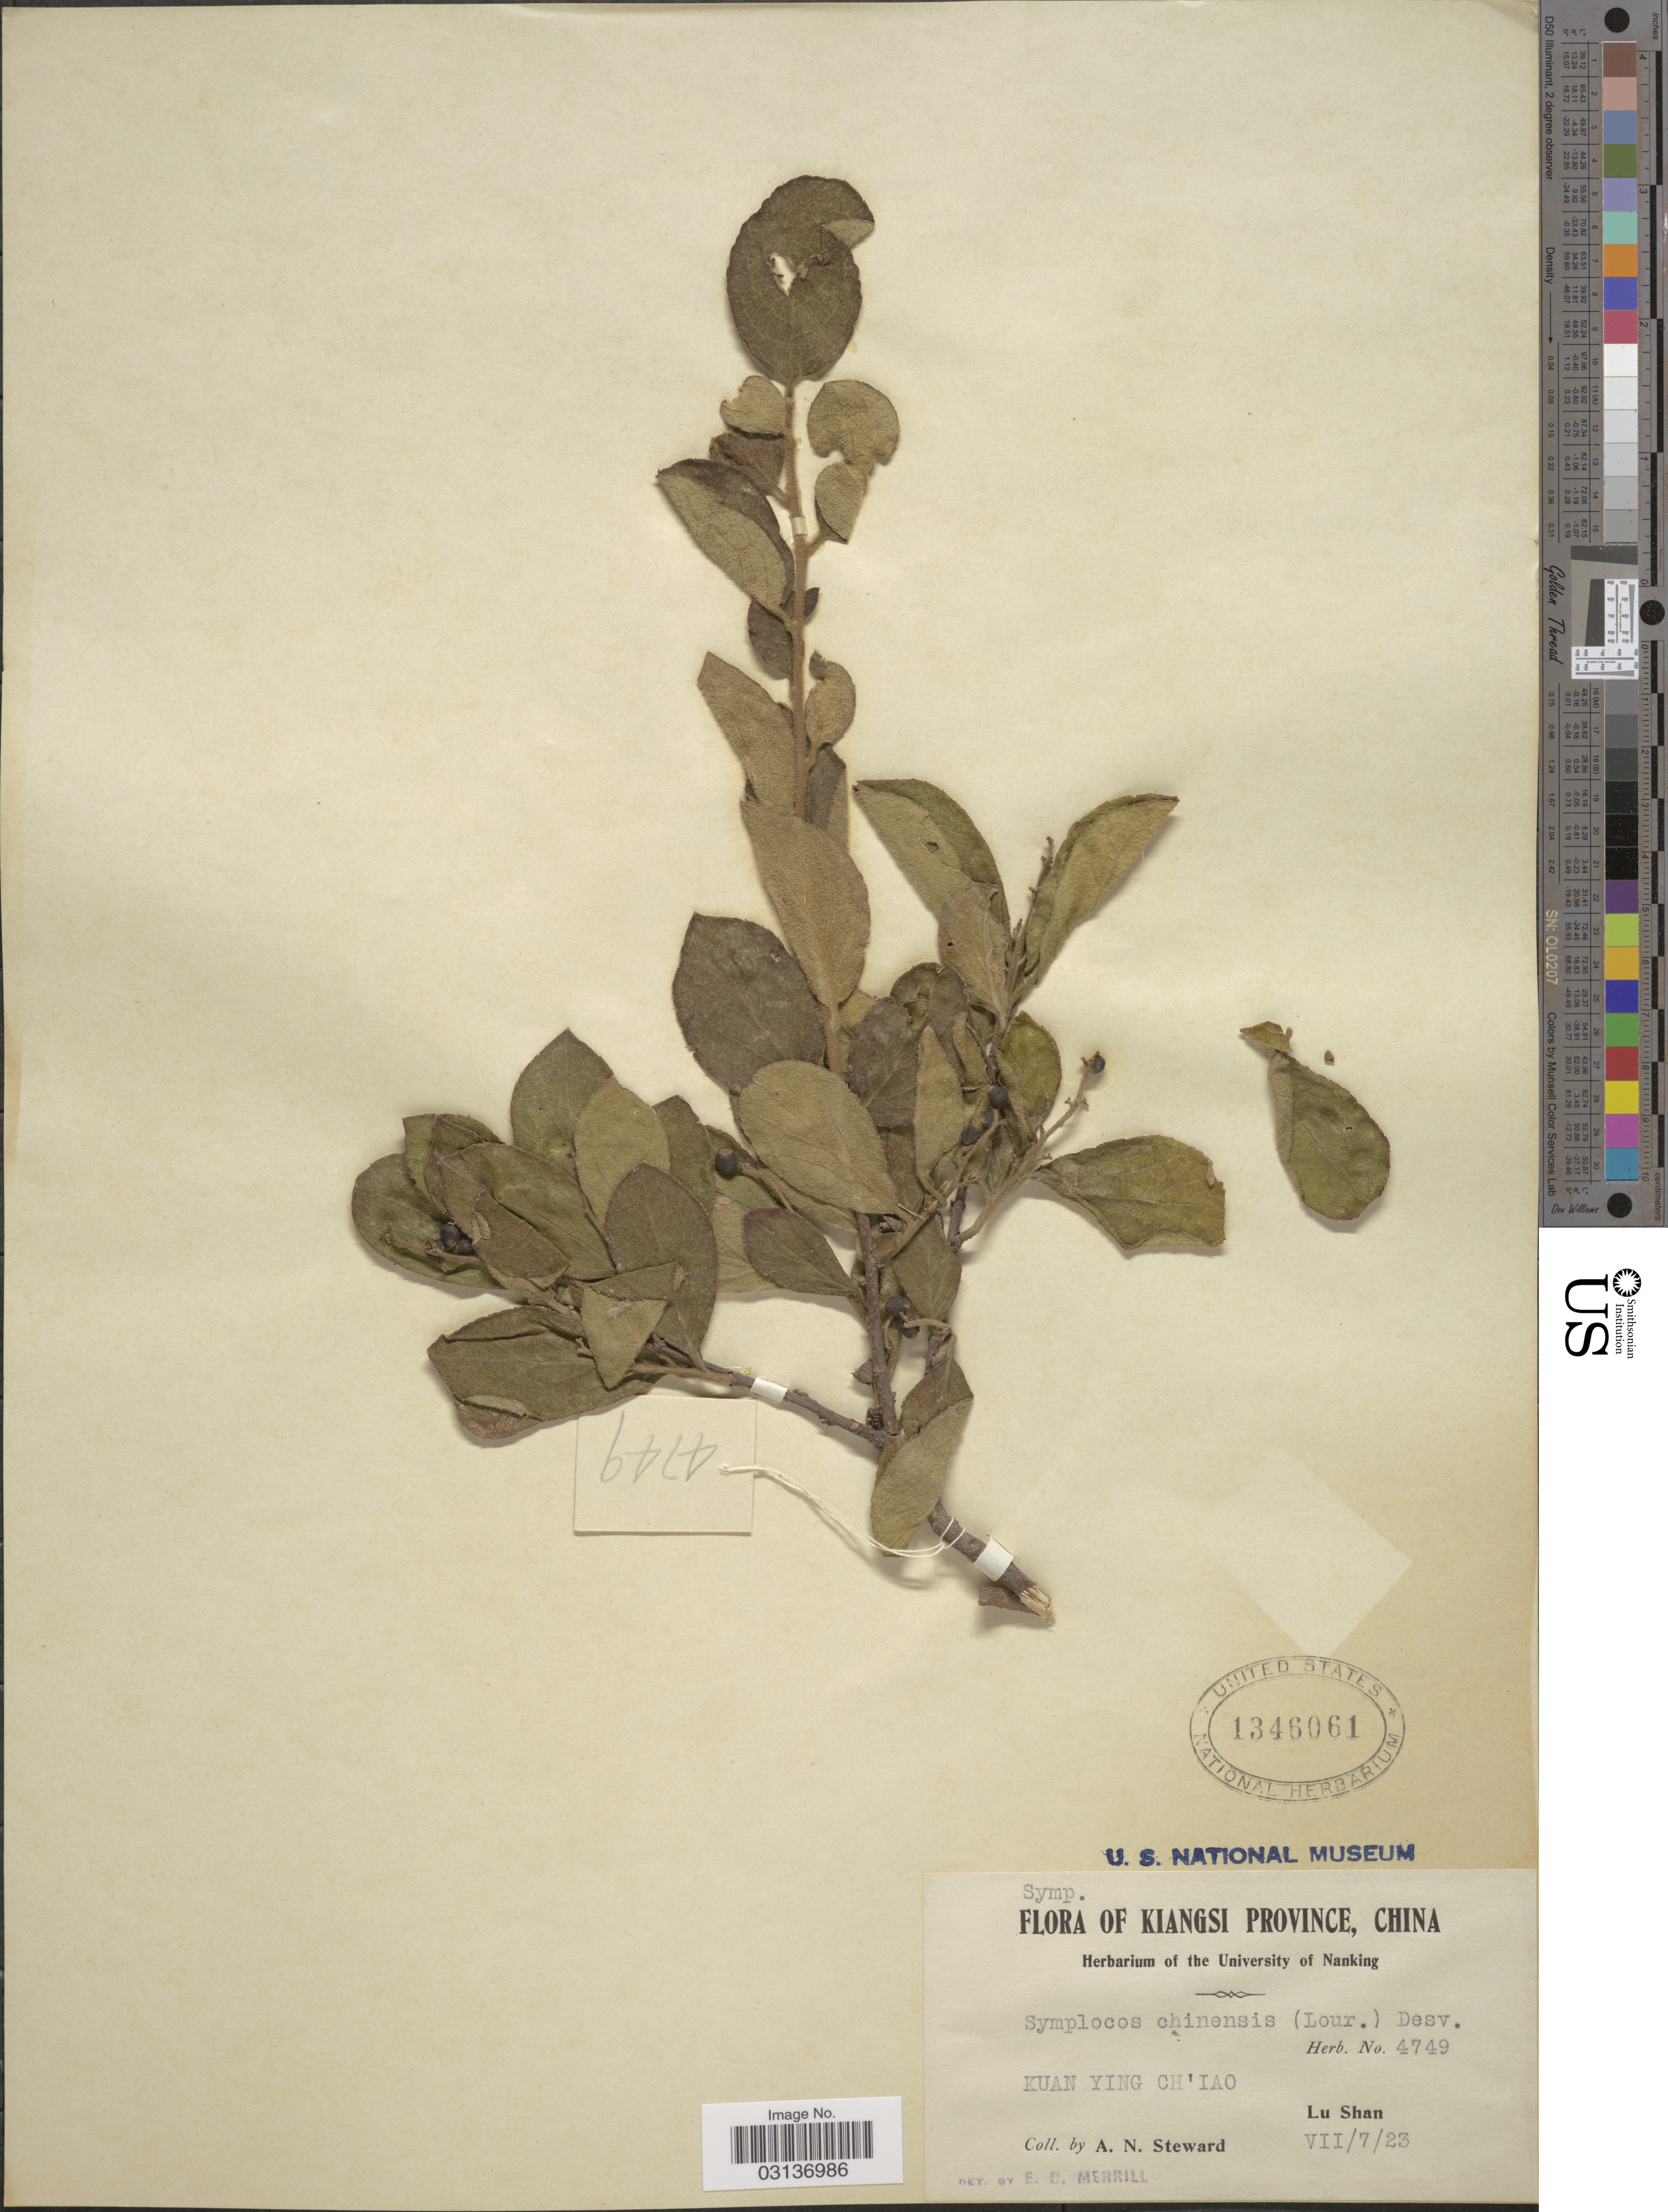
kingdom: Plantae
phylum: Tracheophyta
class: Magnoliopsida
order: Ericales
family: Symplocaceae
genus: Symplocos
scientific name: Symplocos paniculata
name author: Miq.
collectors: A. N. Steward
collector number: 4749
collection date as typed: Transcribed d/m/y: 7/7/23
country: China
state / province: Jiangxi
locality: Kiangsi Province. Kuan Ying Ch'iao. Lu Shan.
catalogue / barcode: US 1346061